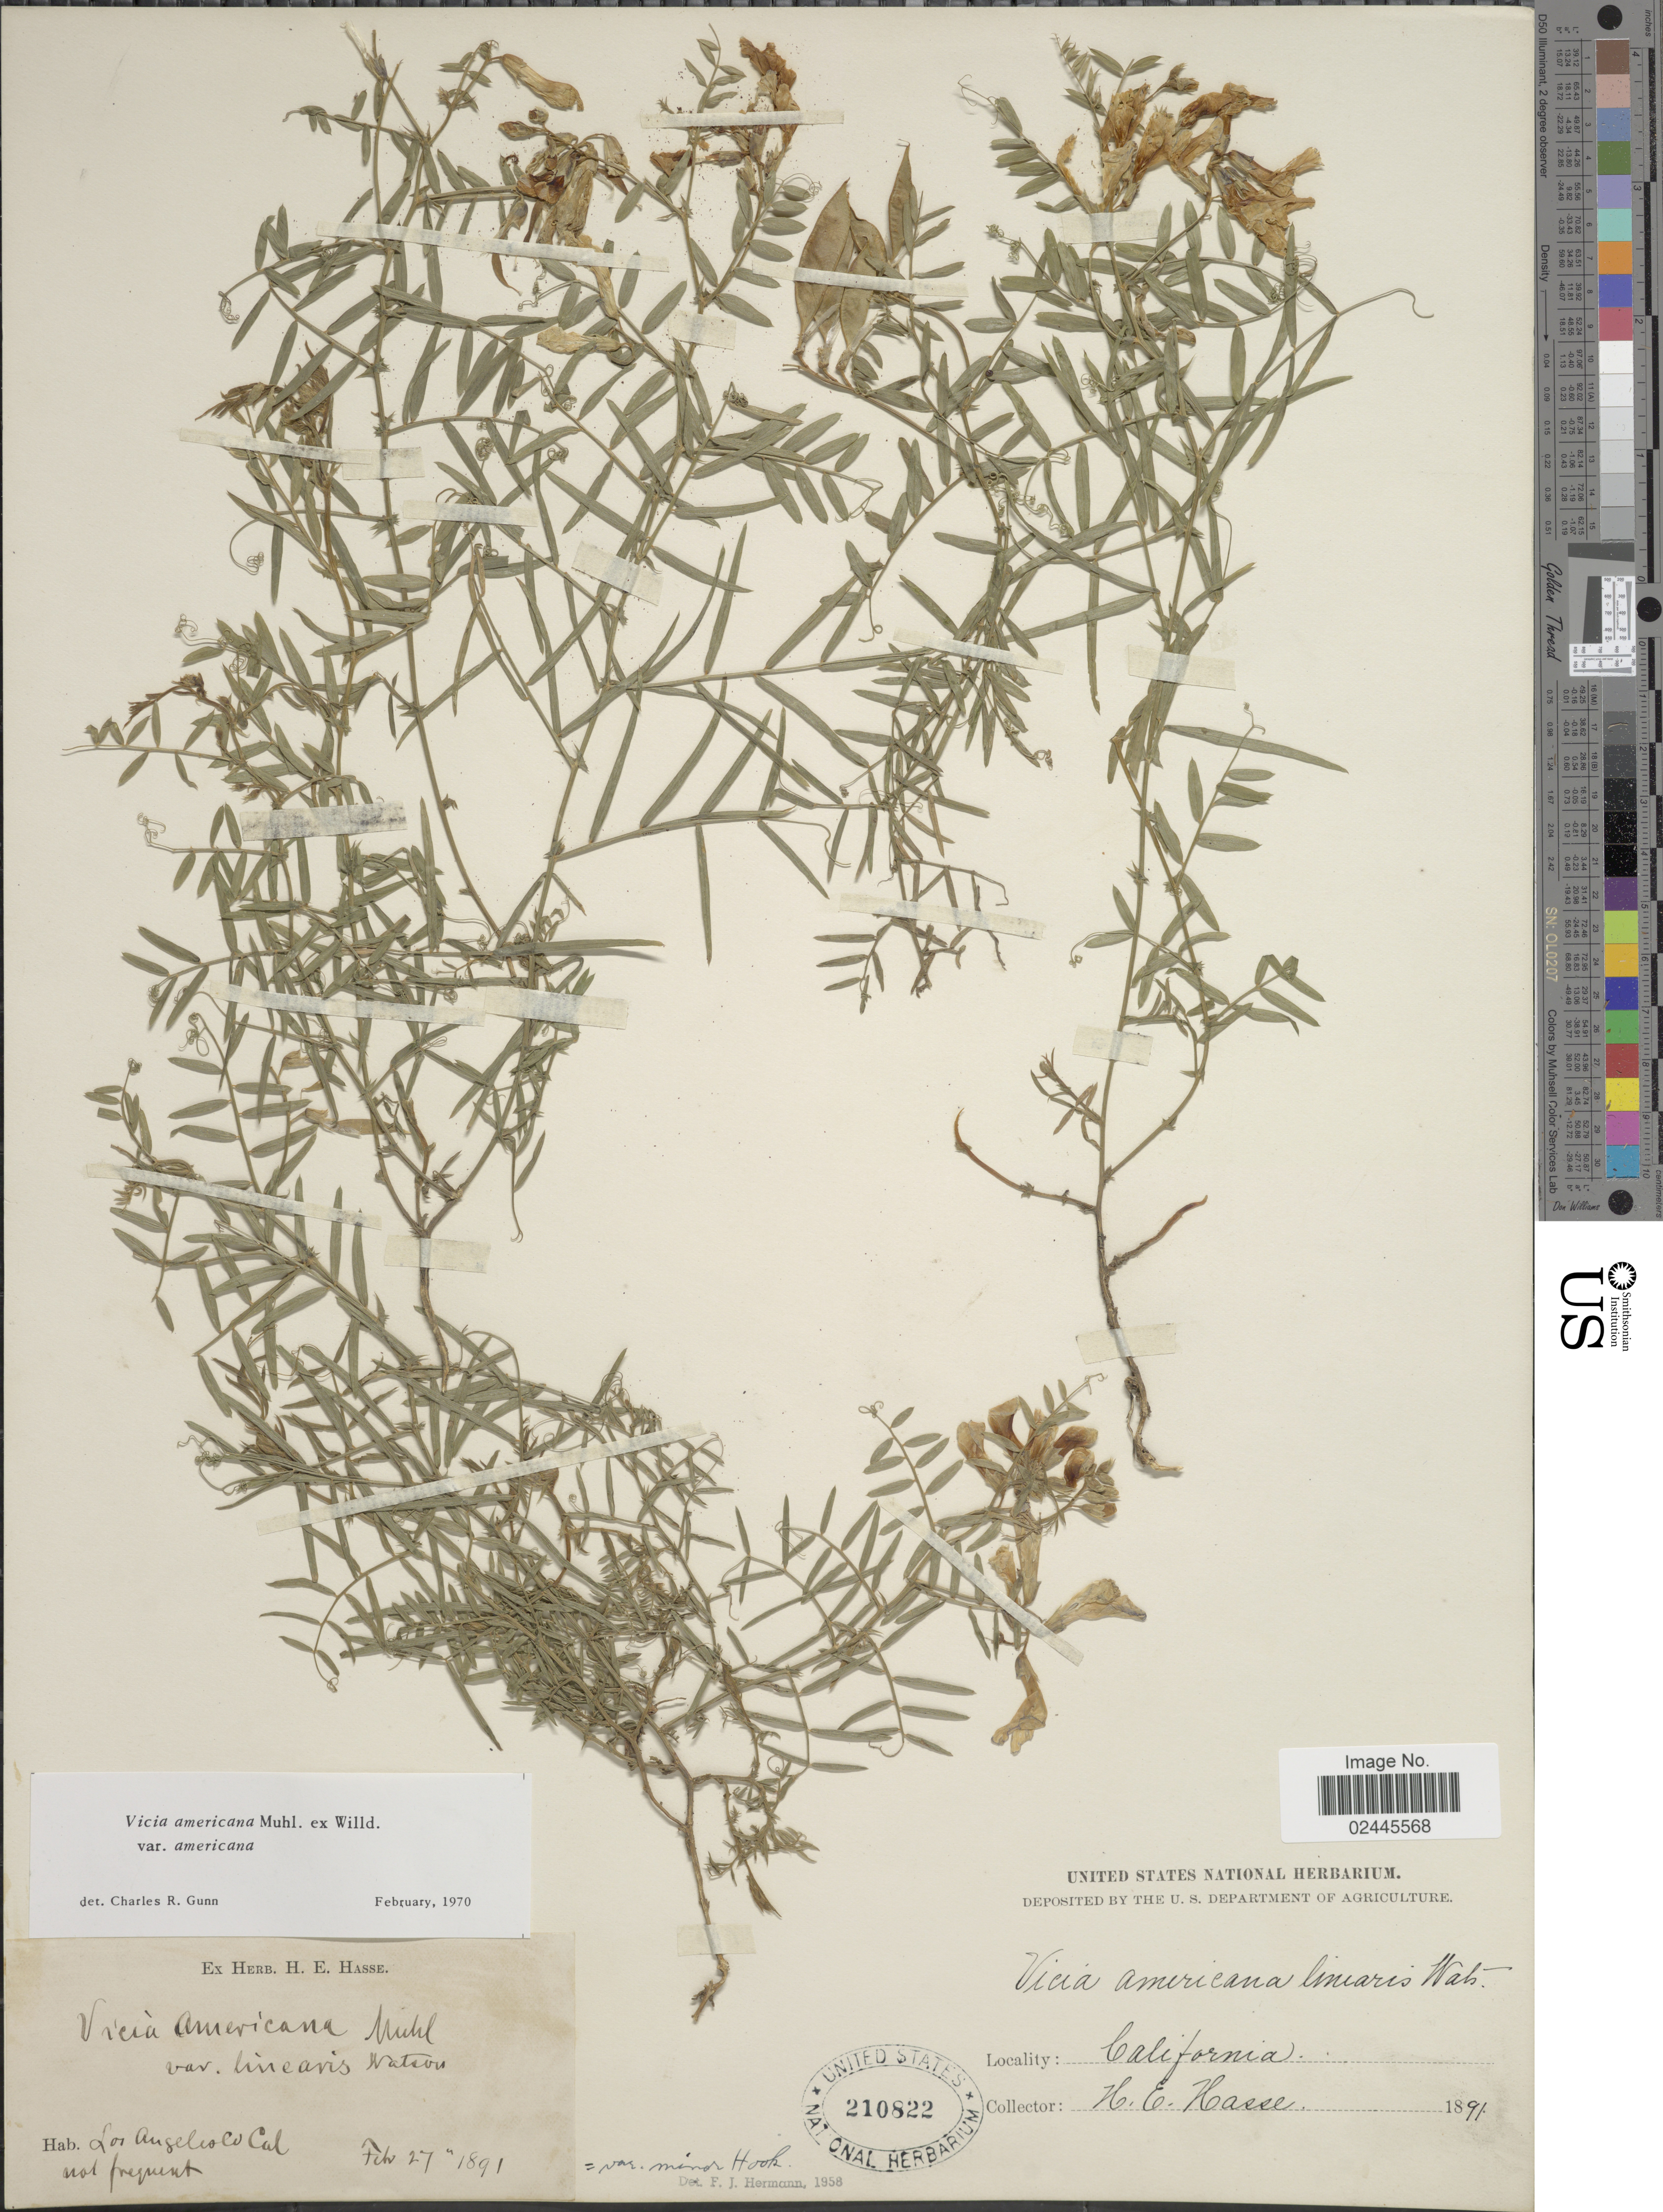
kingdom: Plantae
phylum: Tracheophyta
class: Magnoliopsida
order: Fabales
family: Fabaceae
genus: Vicia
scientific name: Vicia americana var. americana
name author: Muhl. ex Willd.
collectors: H. E. Hasse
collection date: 1891-02-27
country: United States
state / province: California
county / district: Los Angeles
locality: Los Angeles Co.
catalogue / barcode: US 210822